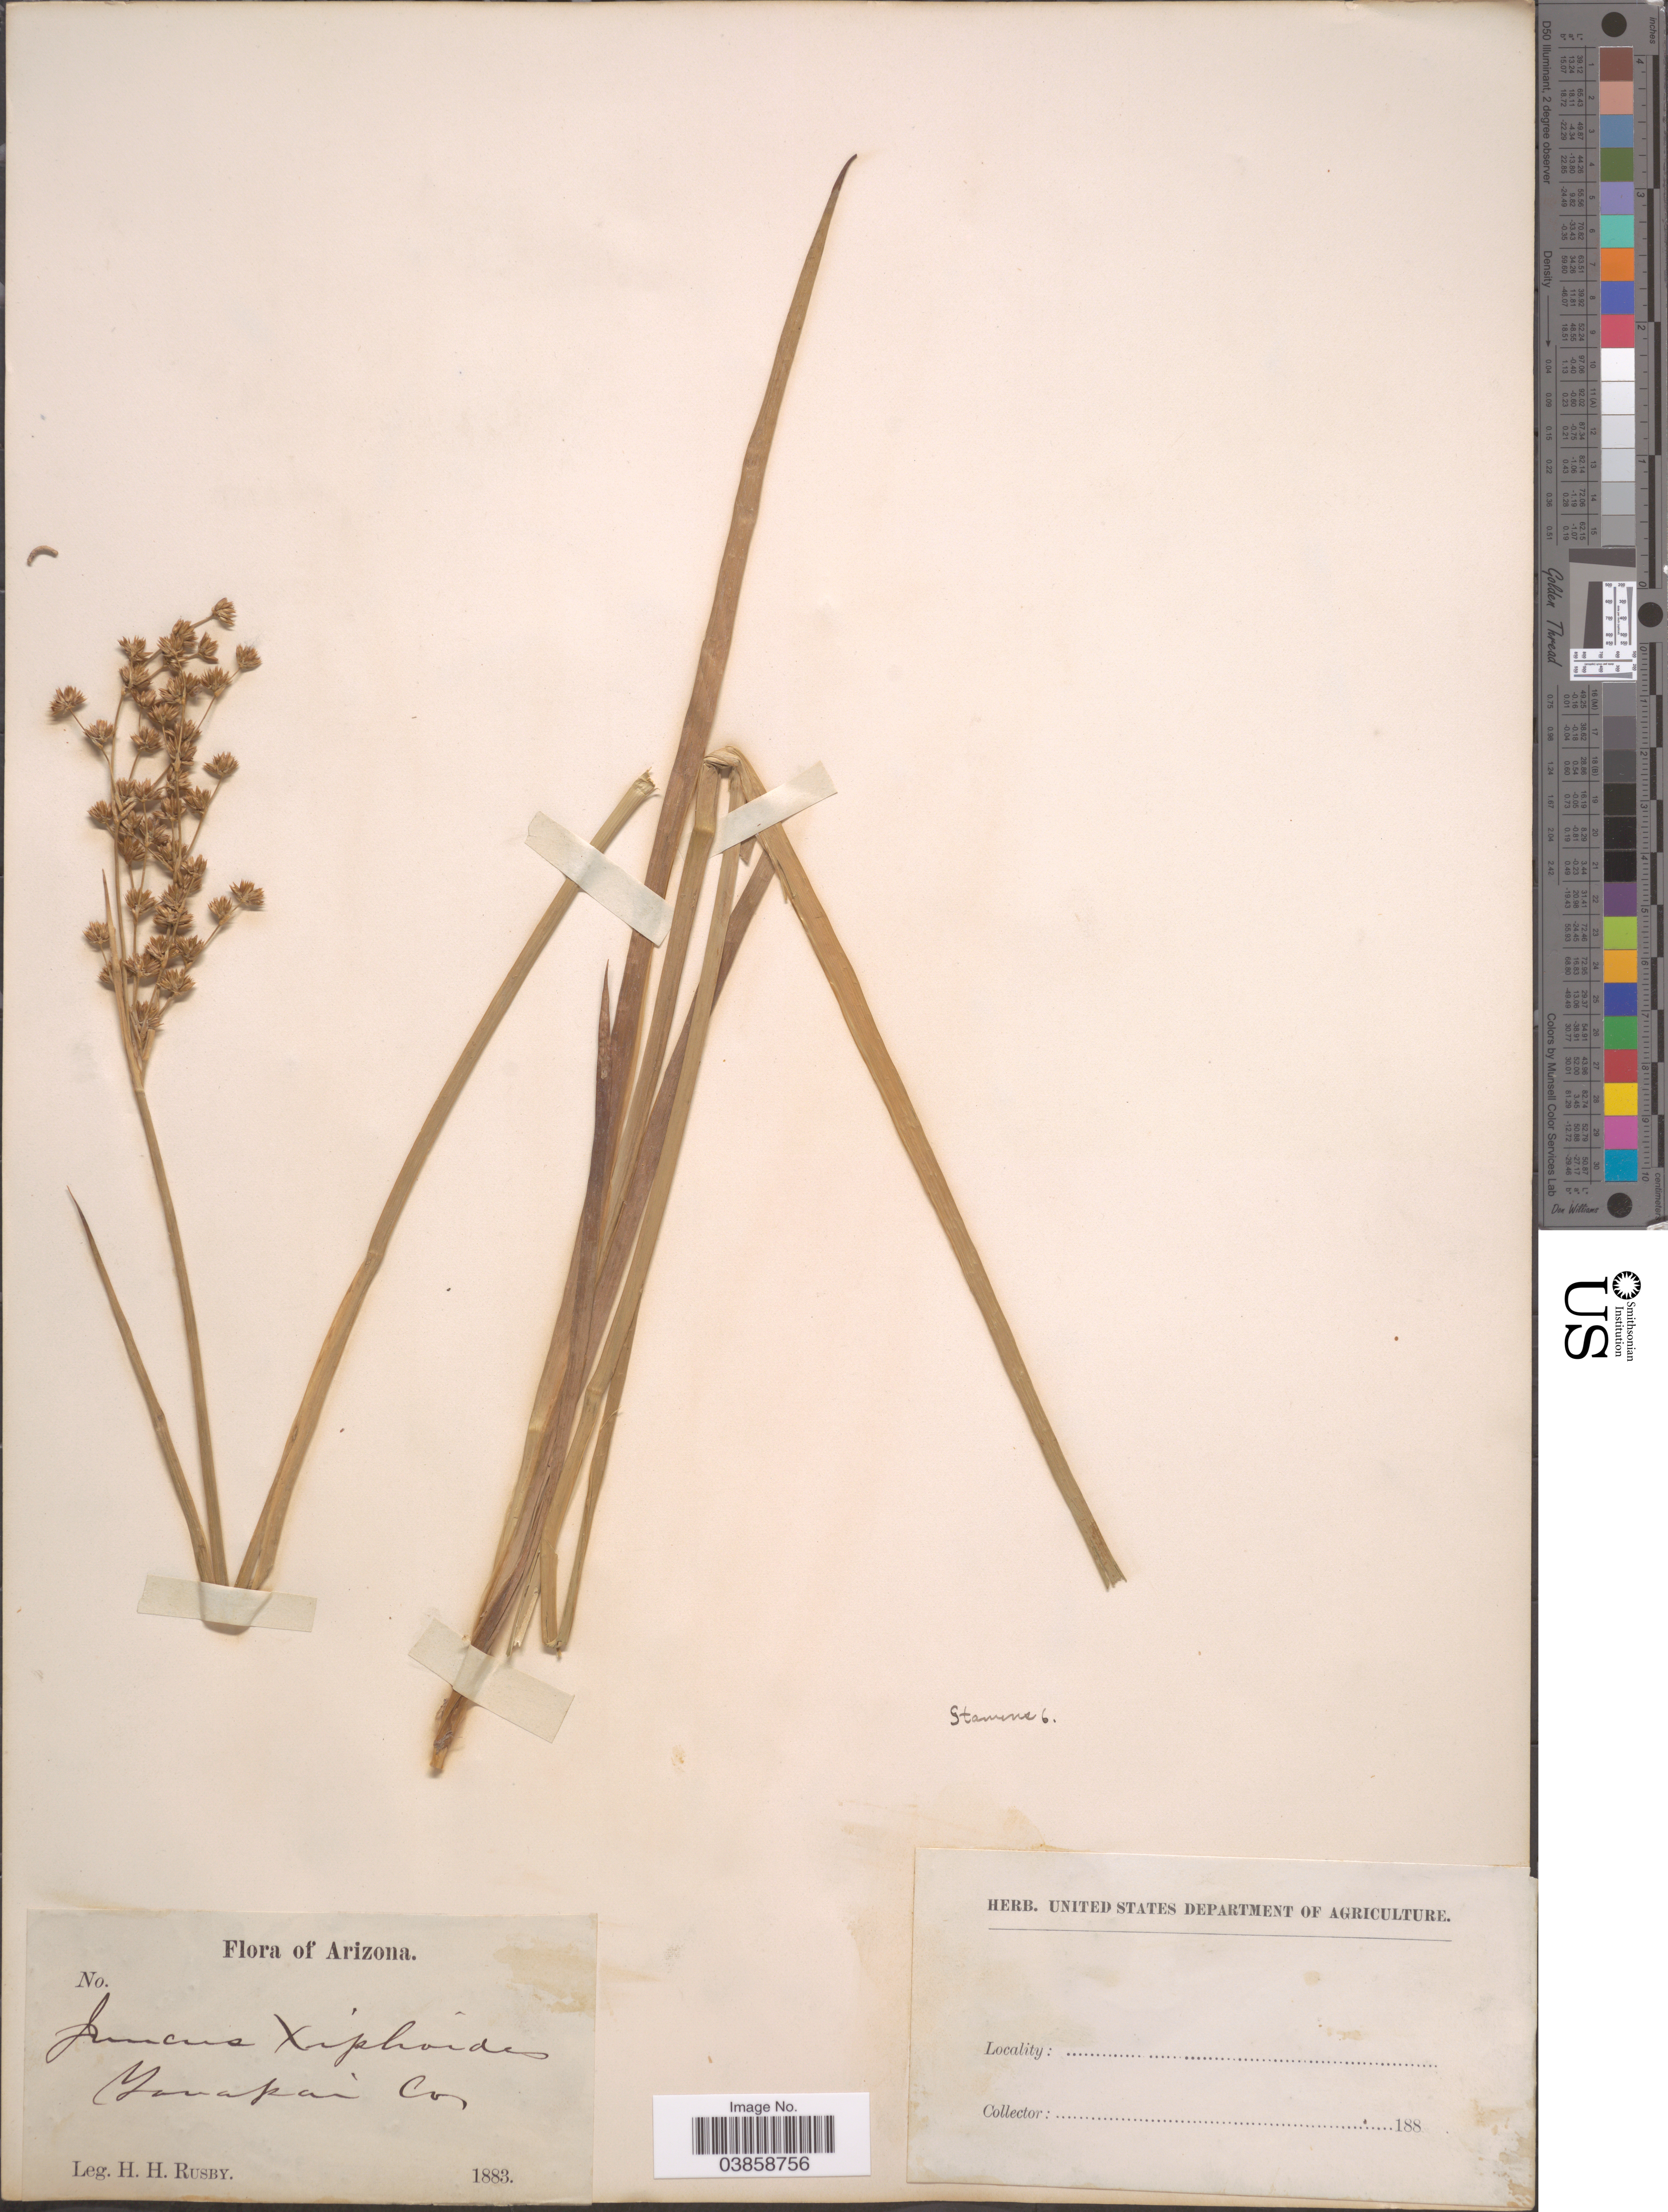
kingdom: Plantae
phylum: Tracheophyta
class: Liliopsida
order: Poales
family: Juncaceae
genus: Juncus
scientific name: Juncus xiphioides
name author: E. Mey.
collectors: H. H. Rusby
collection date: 1883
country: United States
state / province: Arizona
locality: Yanapai Co.